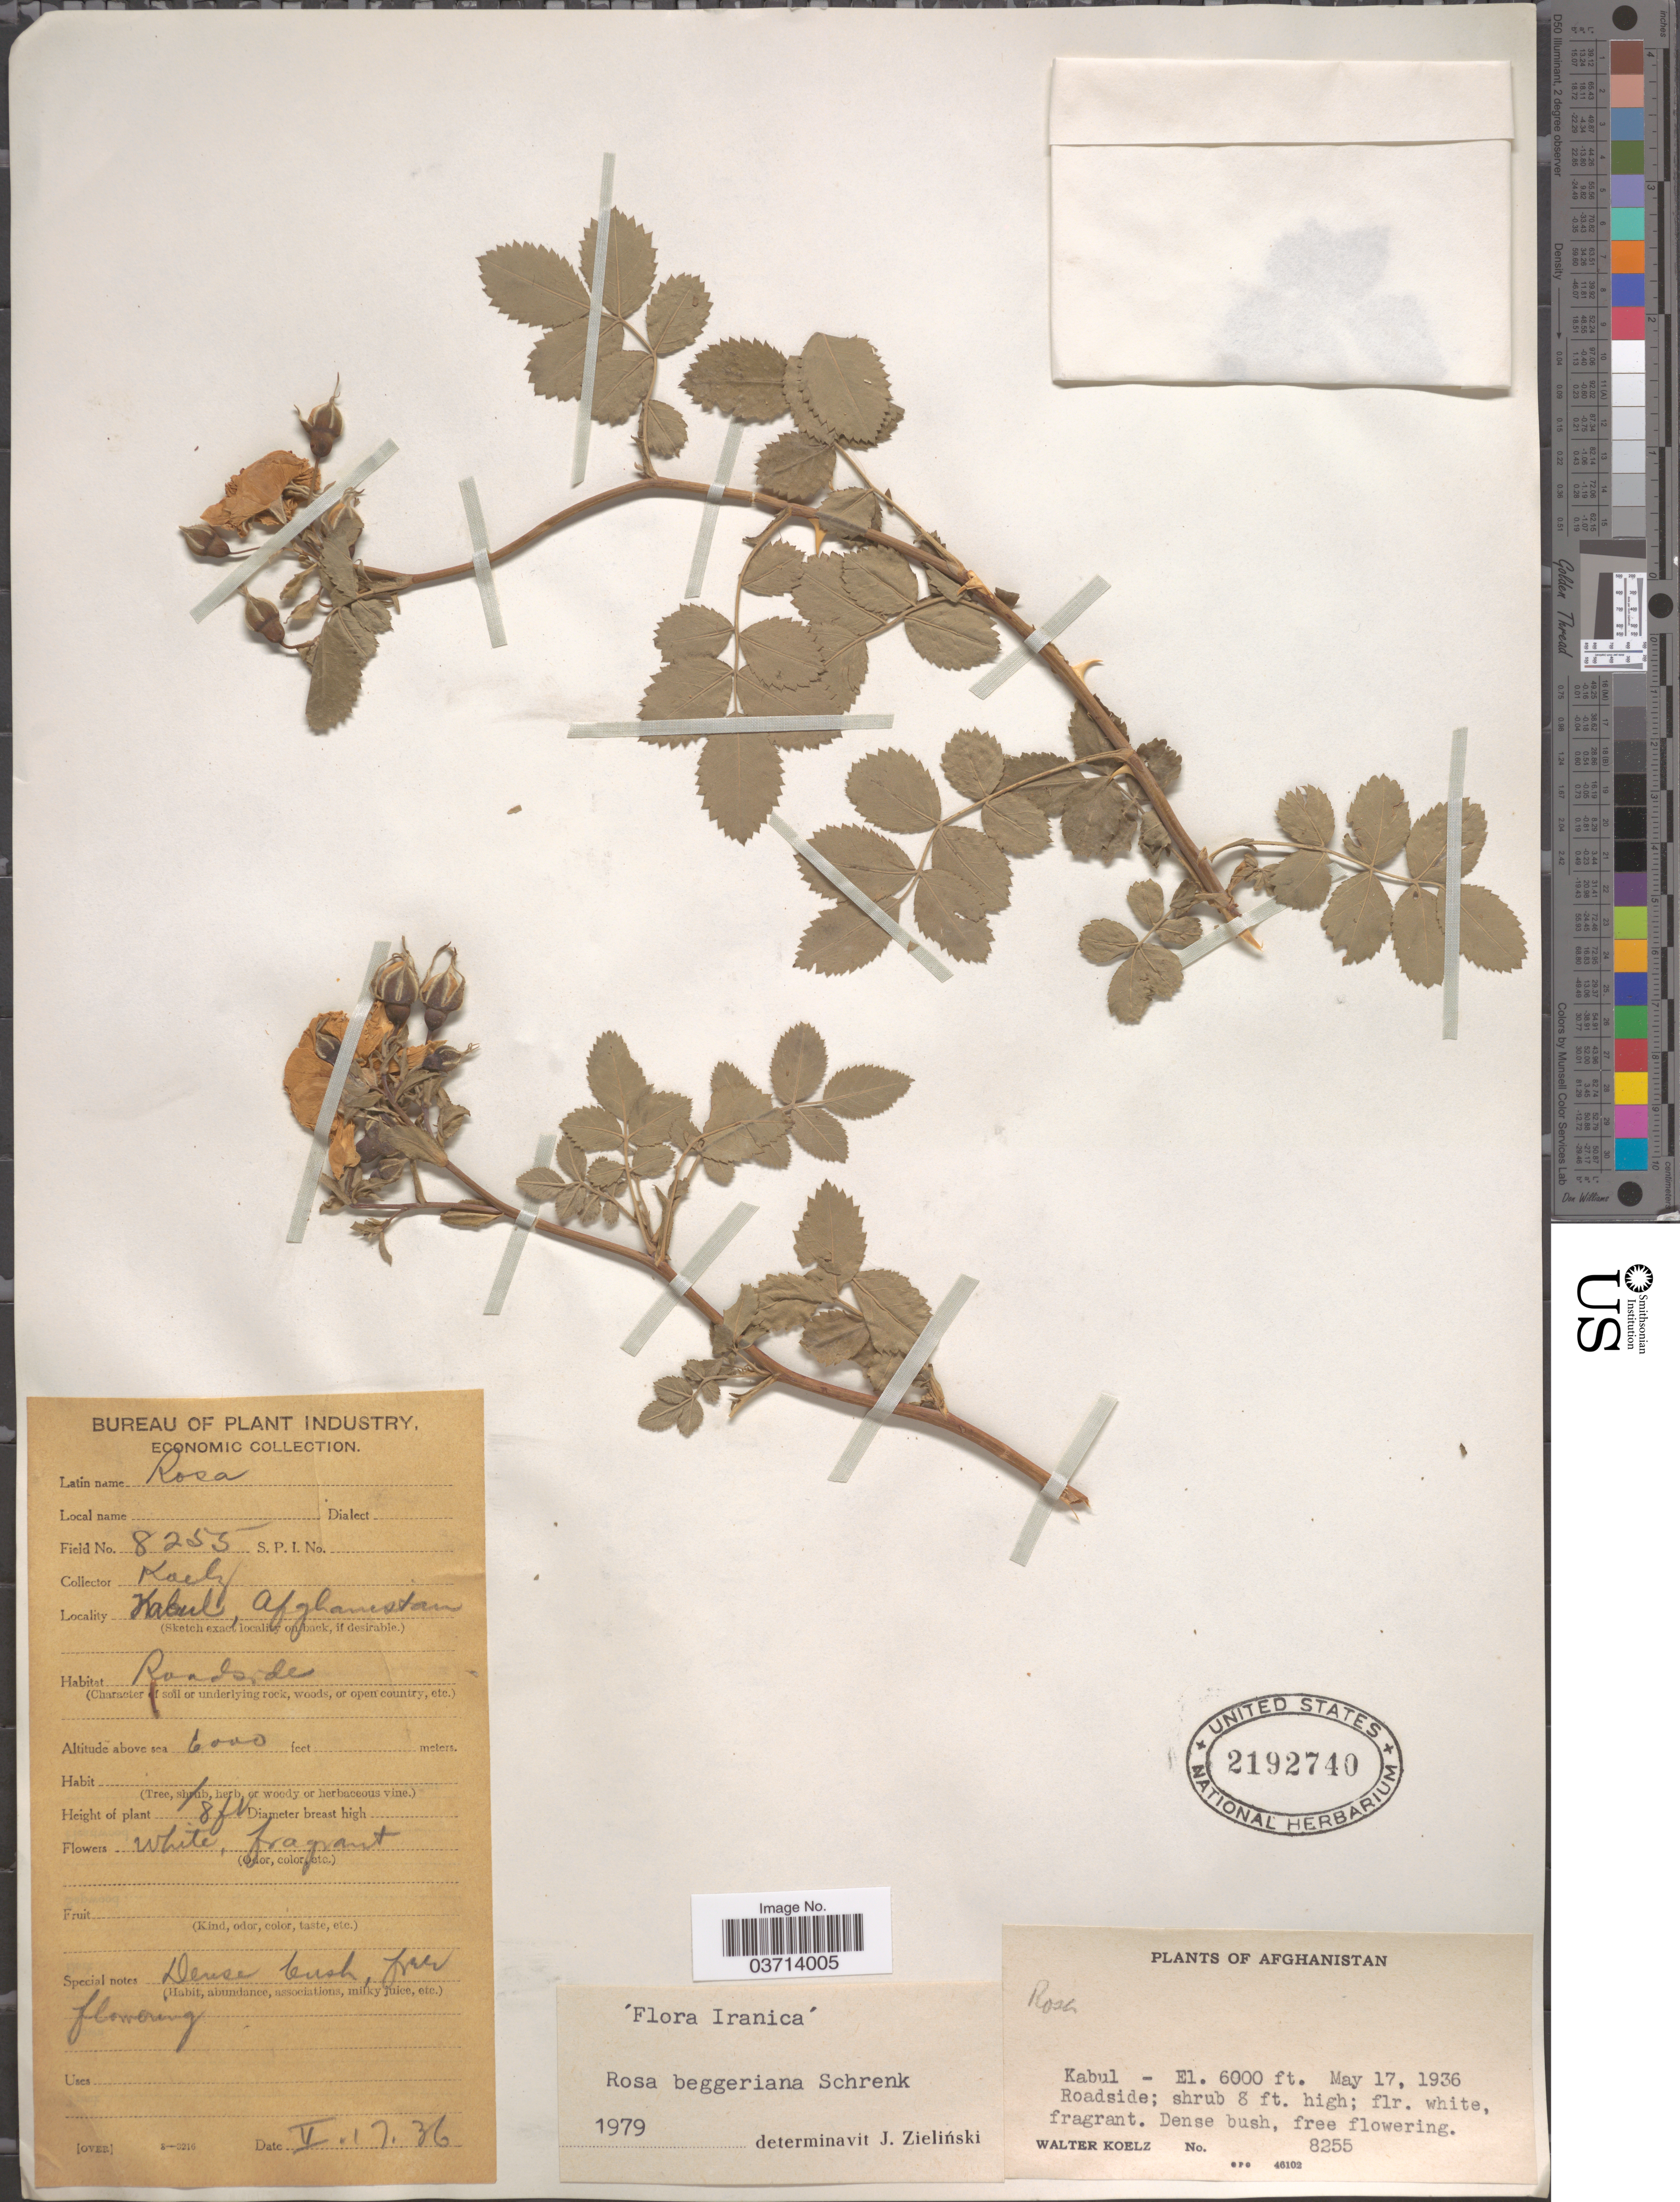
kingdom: Plantae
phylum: Tracheophyta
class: Magnoliopsida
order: Rosales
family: Rosaceae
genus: Rosa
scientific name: Rosa beggeriana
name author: Schrenk ex Fisch. & C.A. Mey.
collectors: W. N. Koelz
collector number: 8255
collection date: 1936-05-17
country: Afghanistan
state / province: Kabul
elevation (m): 1829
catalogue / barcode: US 2192740